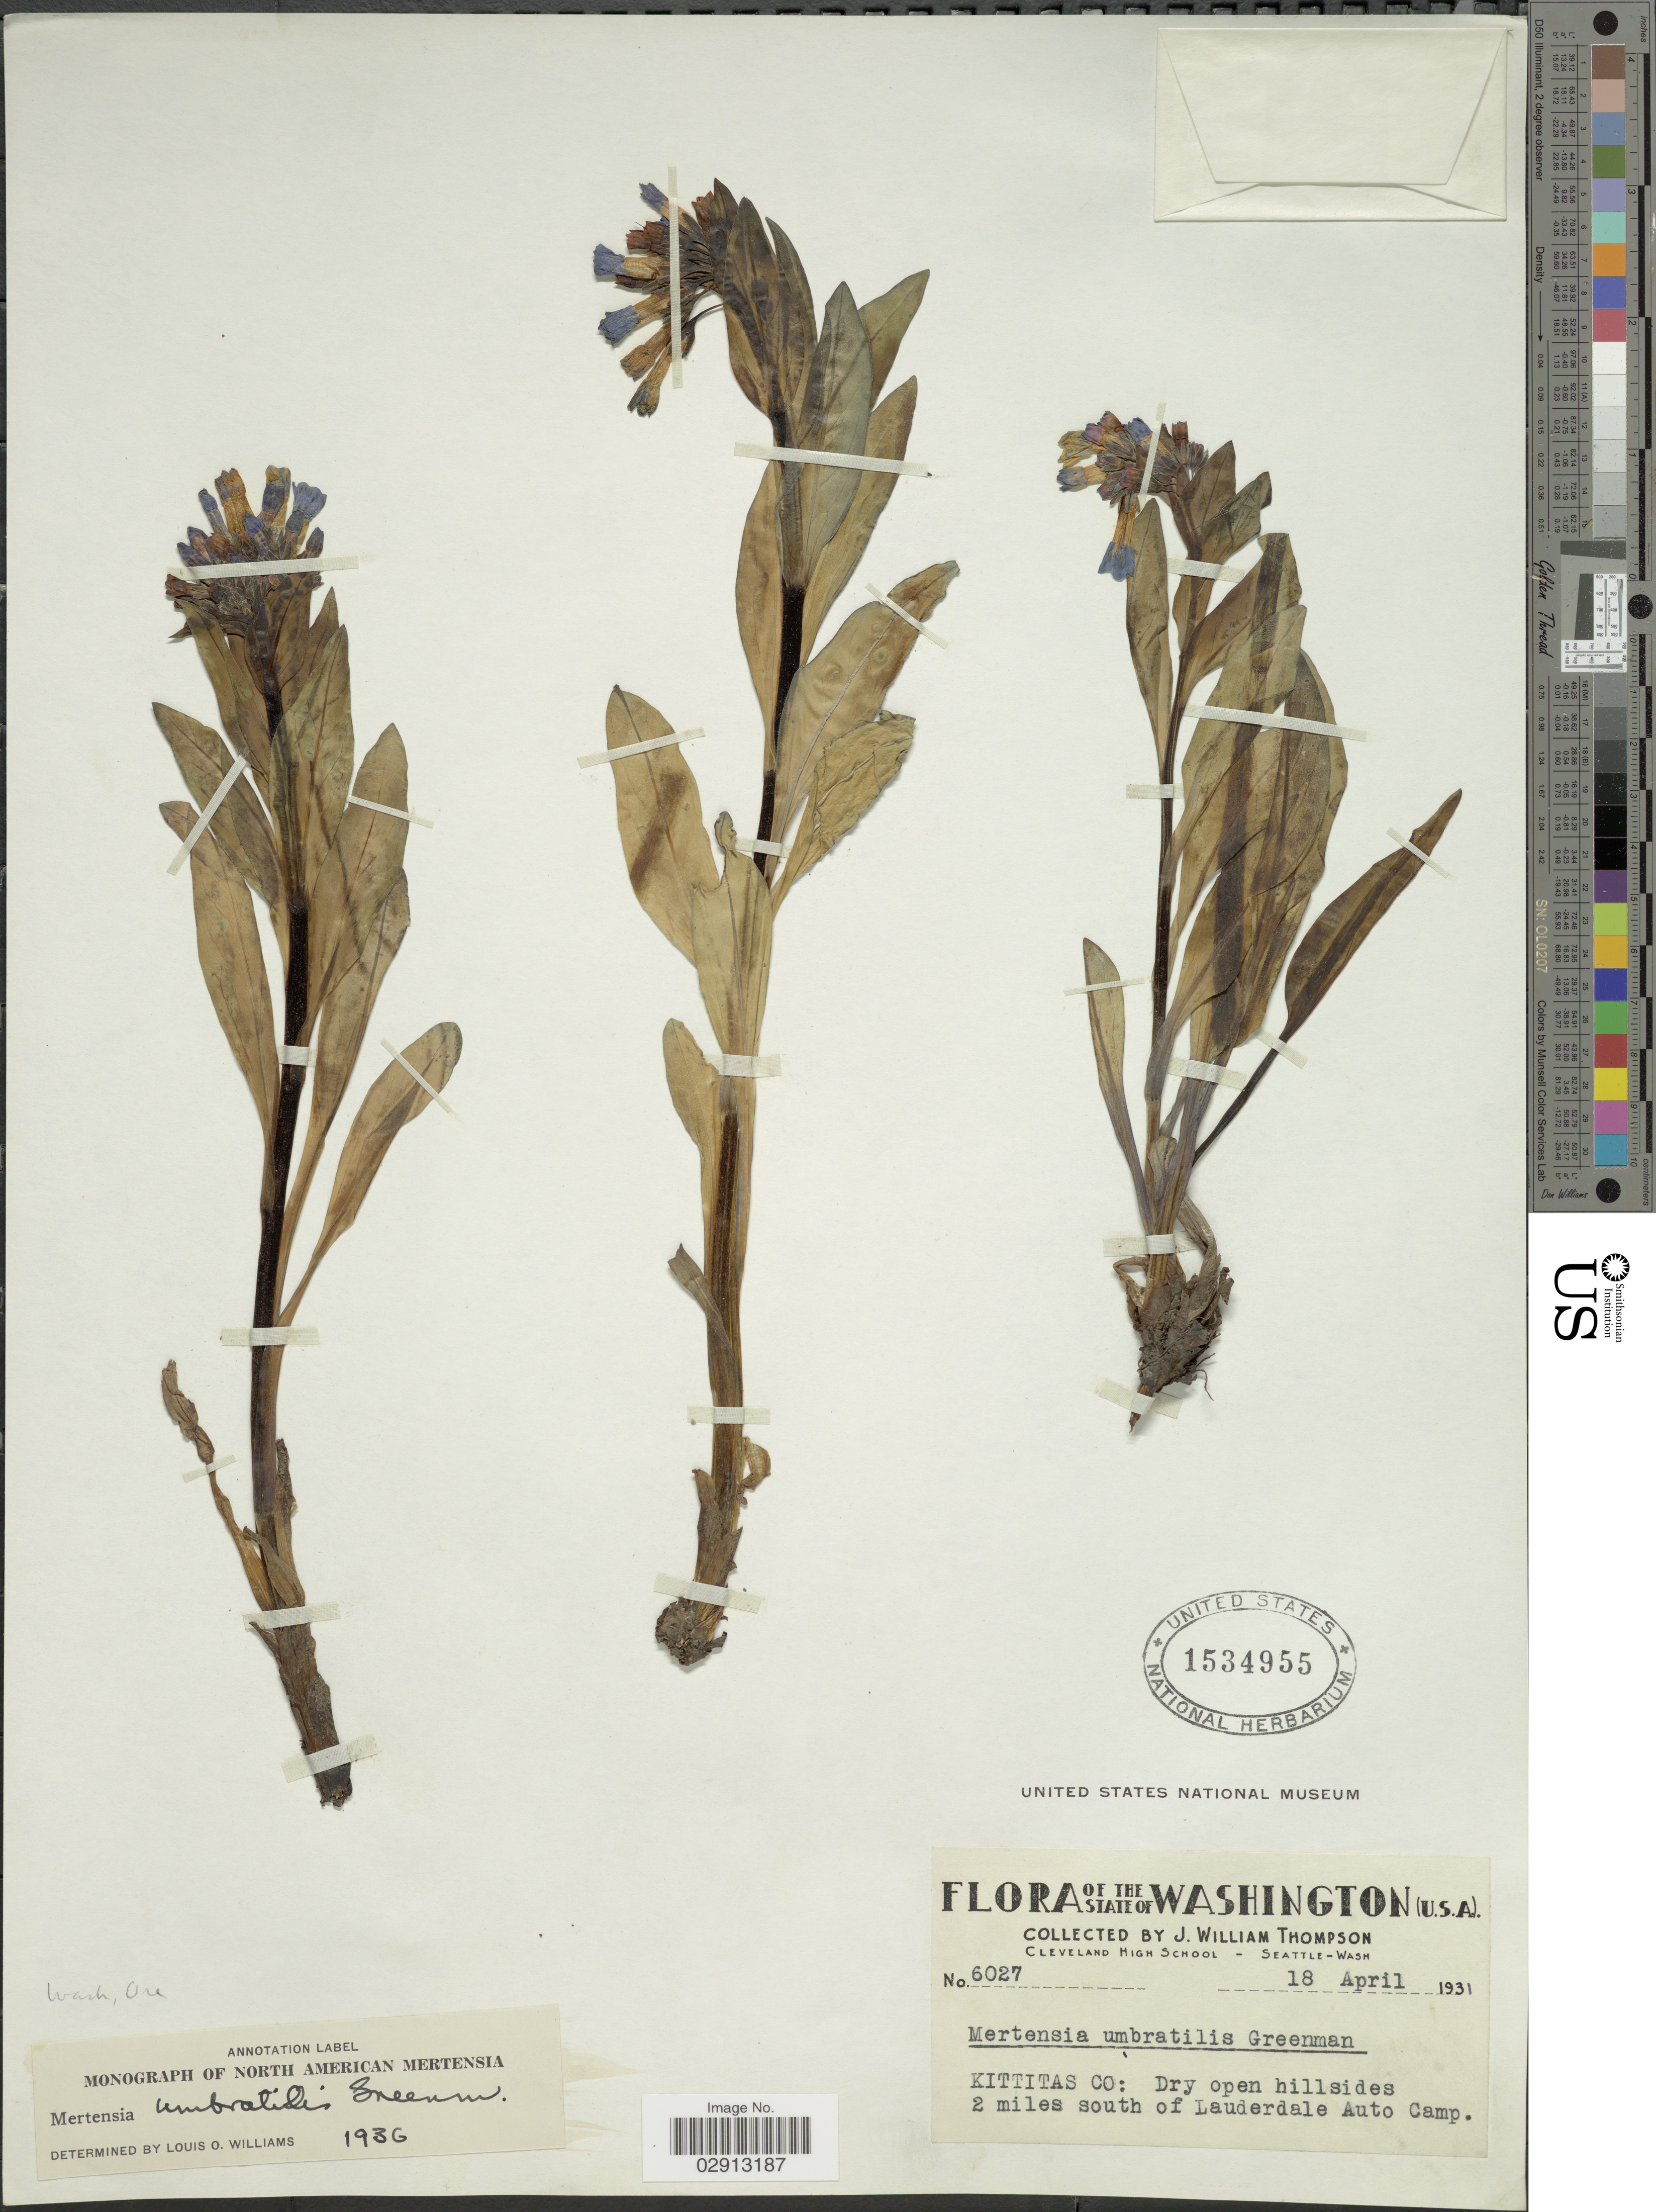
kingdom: Plantae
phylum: Tracheophyta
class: Magnoliopsida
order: Boraginales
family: Boraginaceae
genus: Mertensia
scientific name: Mertensia umbratilis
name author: Greenm.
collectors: J. W. Thompson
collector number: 6027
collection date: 1931-04-18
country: United States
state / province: Washington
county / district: Kittitas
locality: The State of Washington. Kittitas Co: Dry open hillsides 2 miles south of Lauderdale Auto Camp.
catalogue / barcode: US 1534955